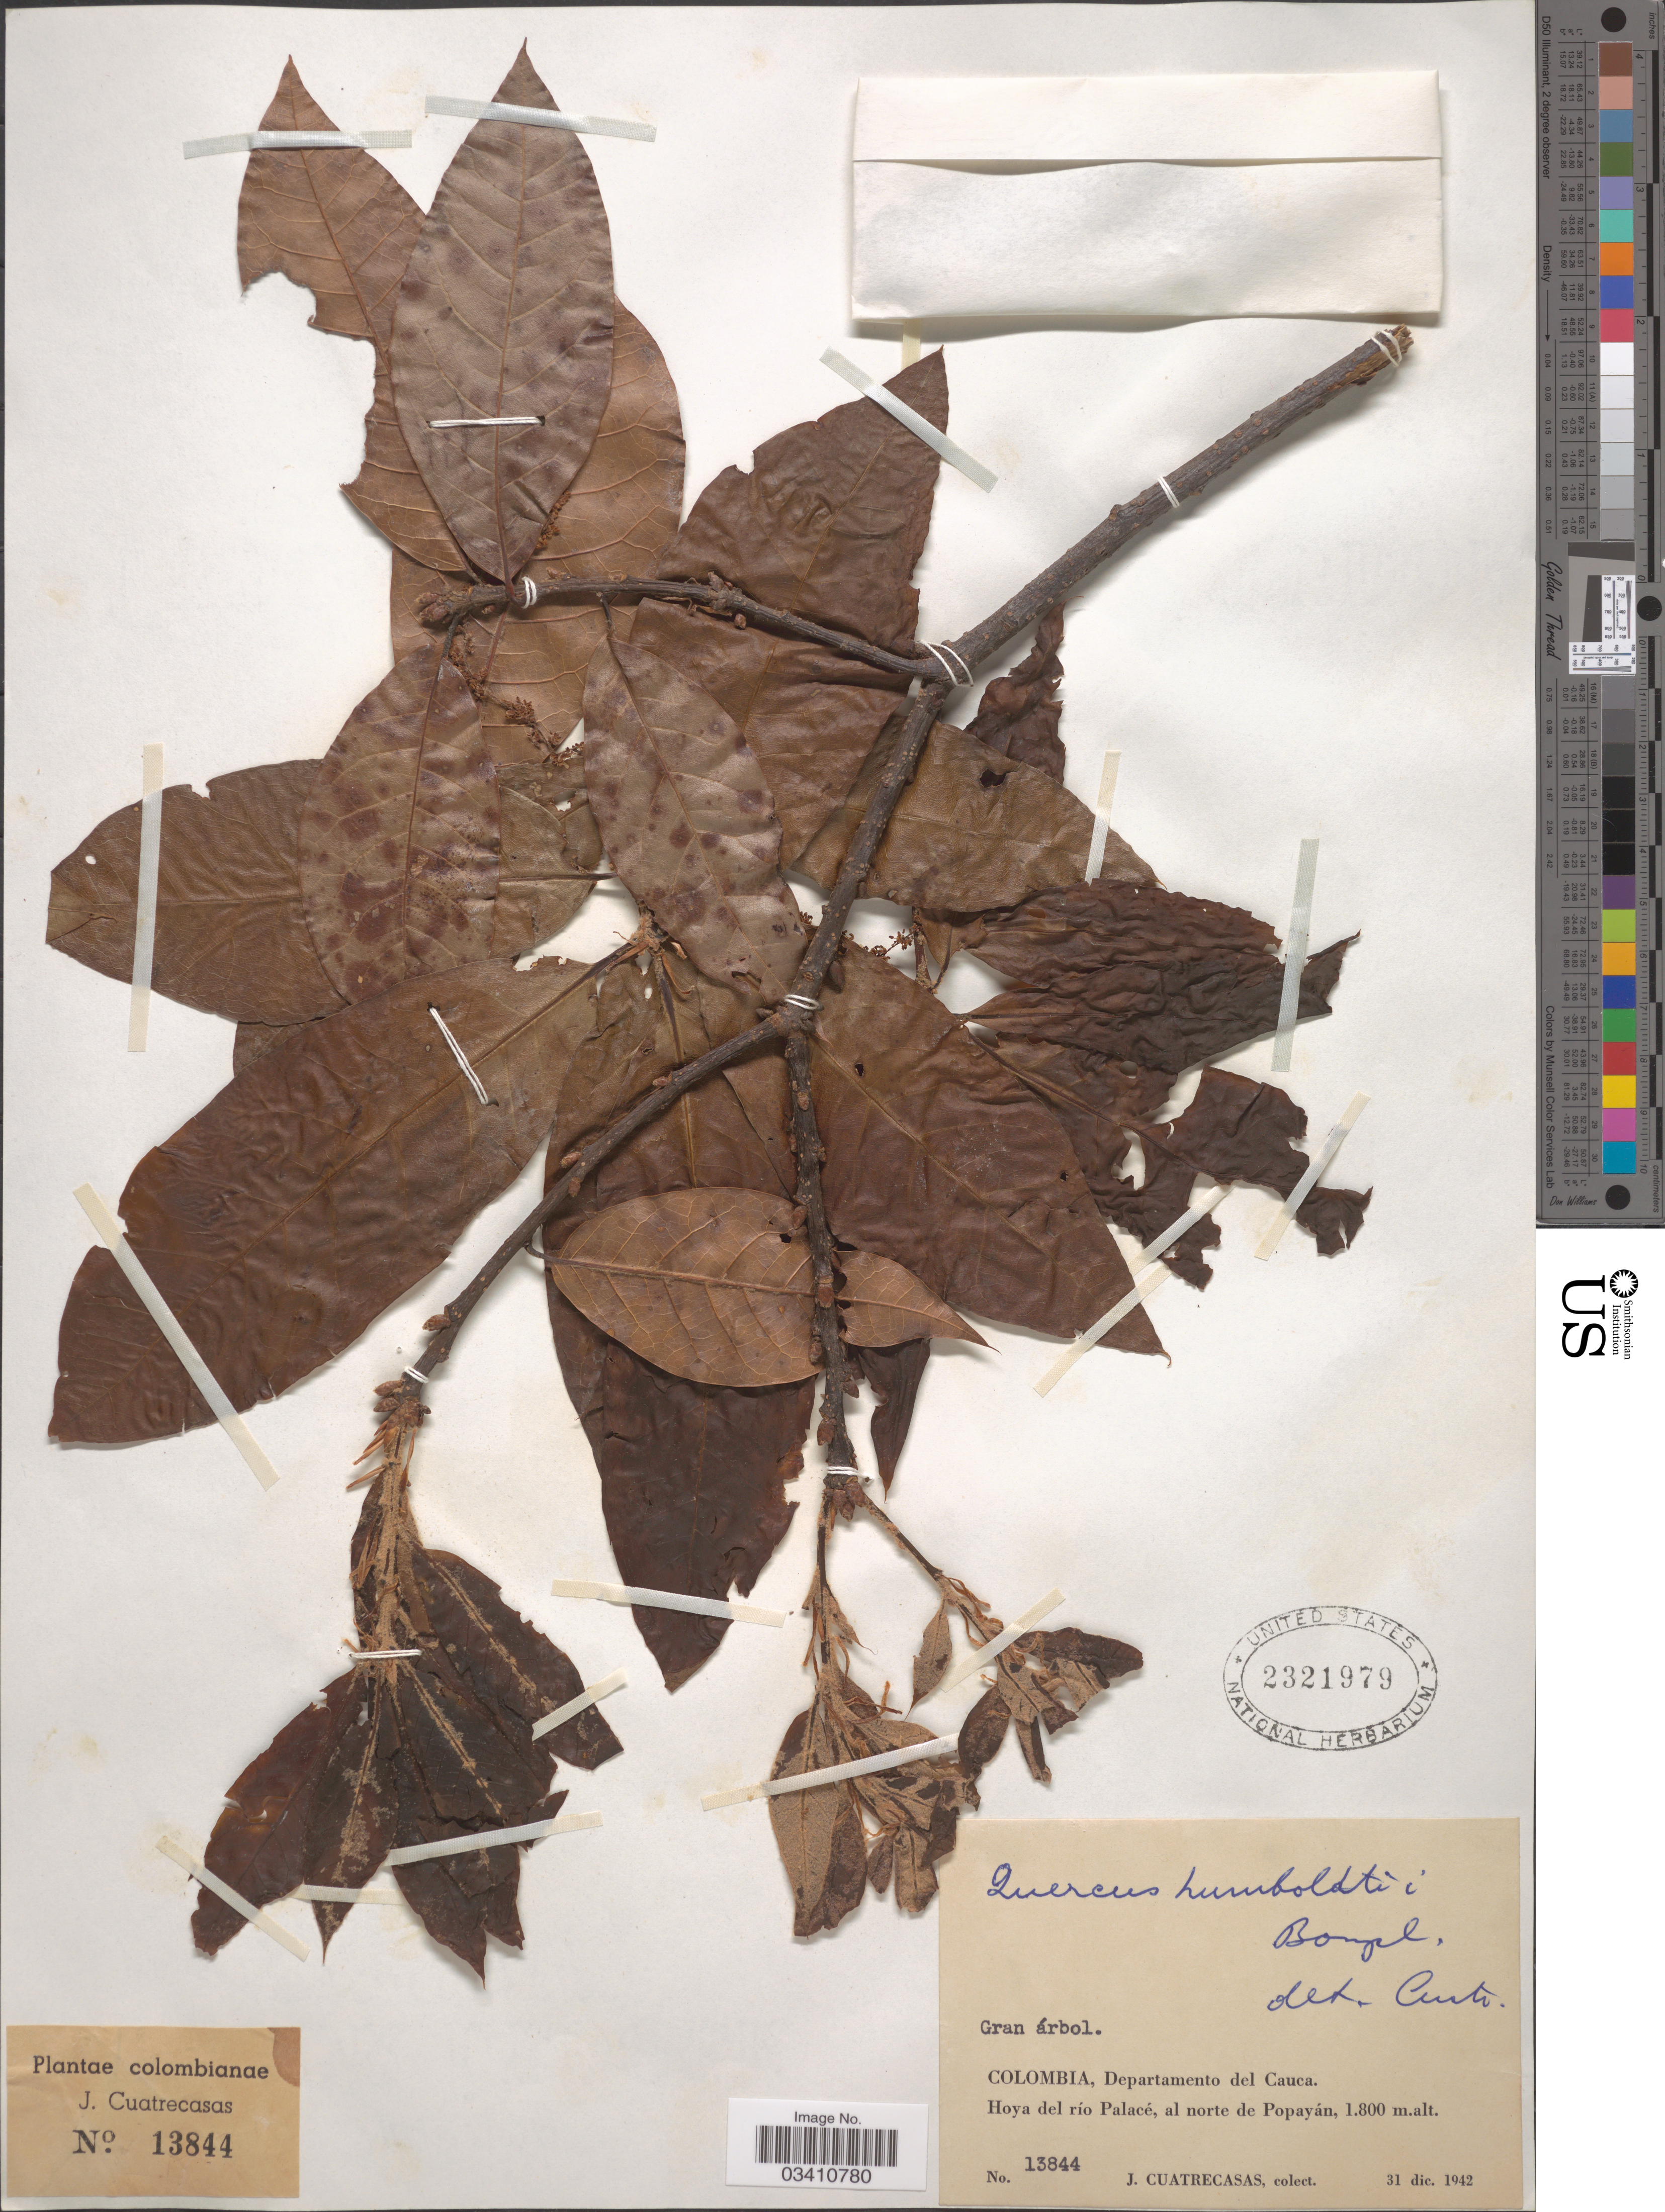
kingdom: Plantae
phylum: Tracheophyta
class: Magnoliopsida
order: Fagales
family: Fagaceae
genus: Quercus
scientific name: Quercus humboldtii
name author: Bonpl.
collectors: J. Cuatrecasas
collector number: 13844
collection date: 1942-12-31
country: Colombia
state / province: Cauca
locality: Departamento del Cauca. Hoya del río Palacé, al norte de Popayán.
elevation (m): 1800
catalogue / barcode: US 2321979